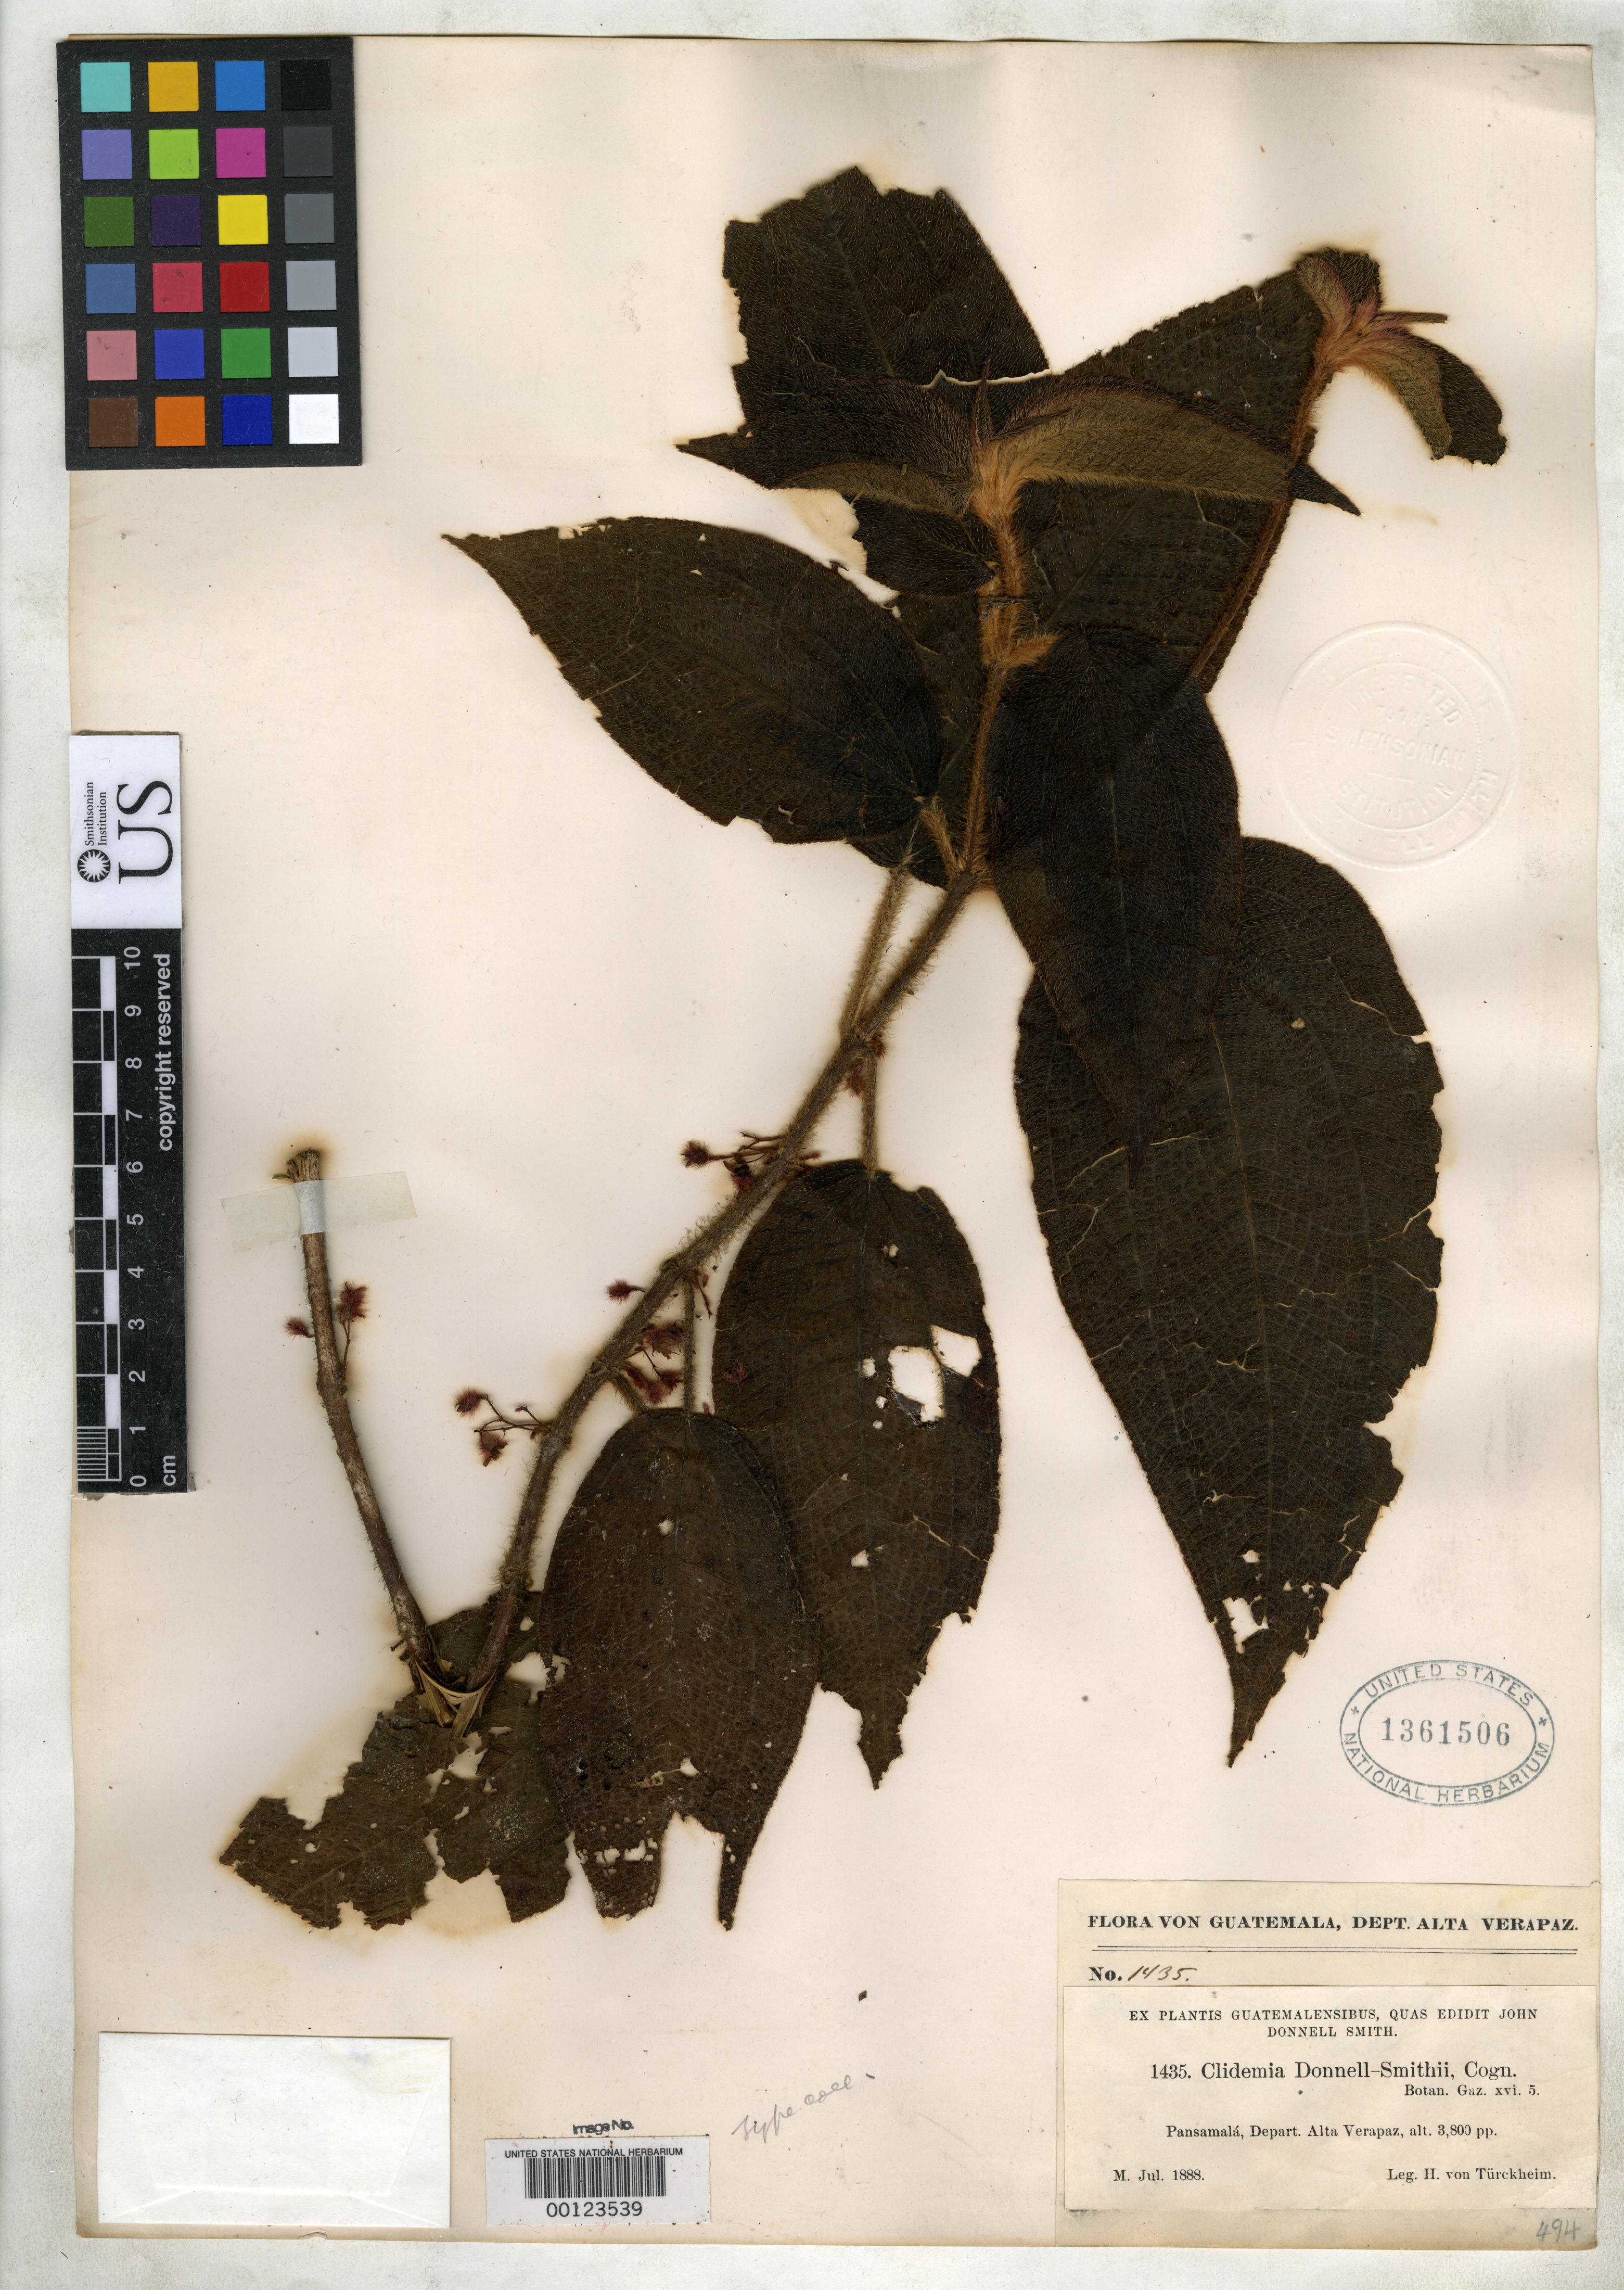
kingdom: Plantae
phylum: Tracheophyta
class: Magnoliopsida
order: Myrtales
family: Melastomataceae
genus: Clidemia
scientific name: Clidemia donnell-smithii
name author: Cogn. in Donn. Sm.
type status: Type Collection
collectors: H. von Türckheim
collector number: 1435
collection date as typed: Jul 1888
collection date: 1888-07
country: Guatemala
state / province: Alta Verapaz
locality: Pansamalá.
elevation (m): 1158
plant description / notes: Protologue (mis) cites collection number as 1433, apparently in error. Sheets at US, GH & NY are all 1435 (T. Zanoni, email comm. July 2011).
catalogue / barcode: US 1361506